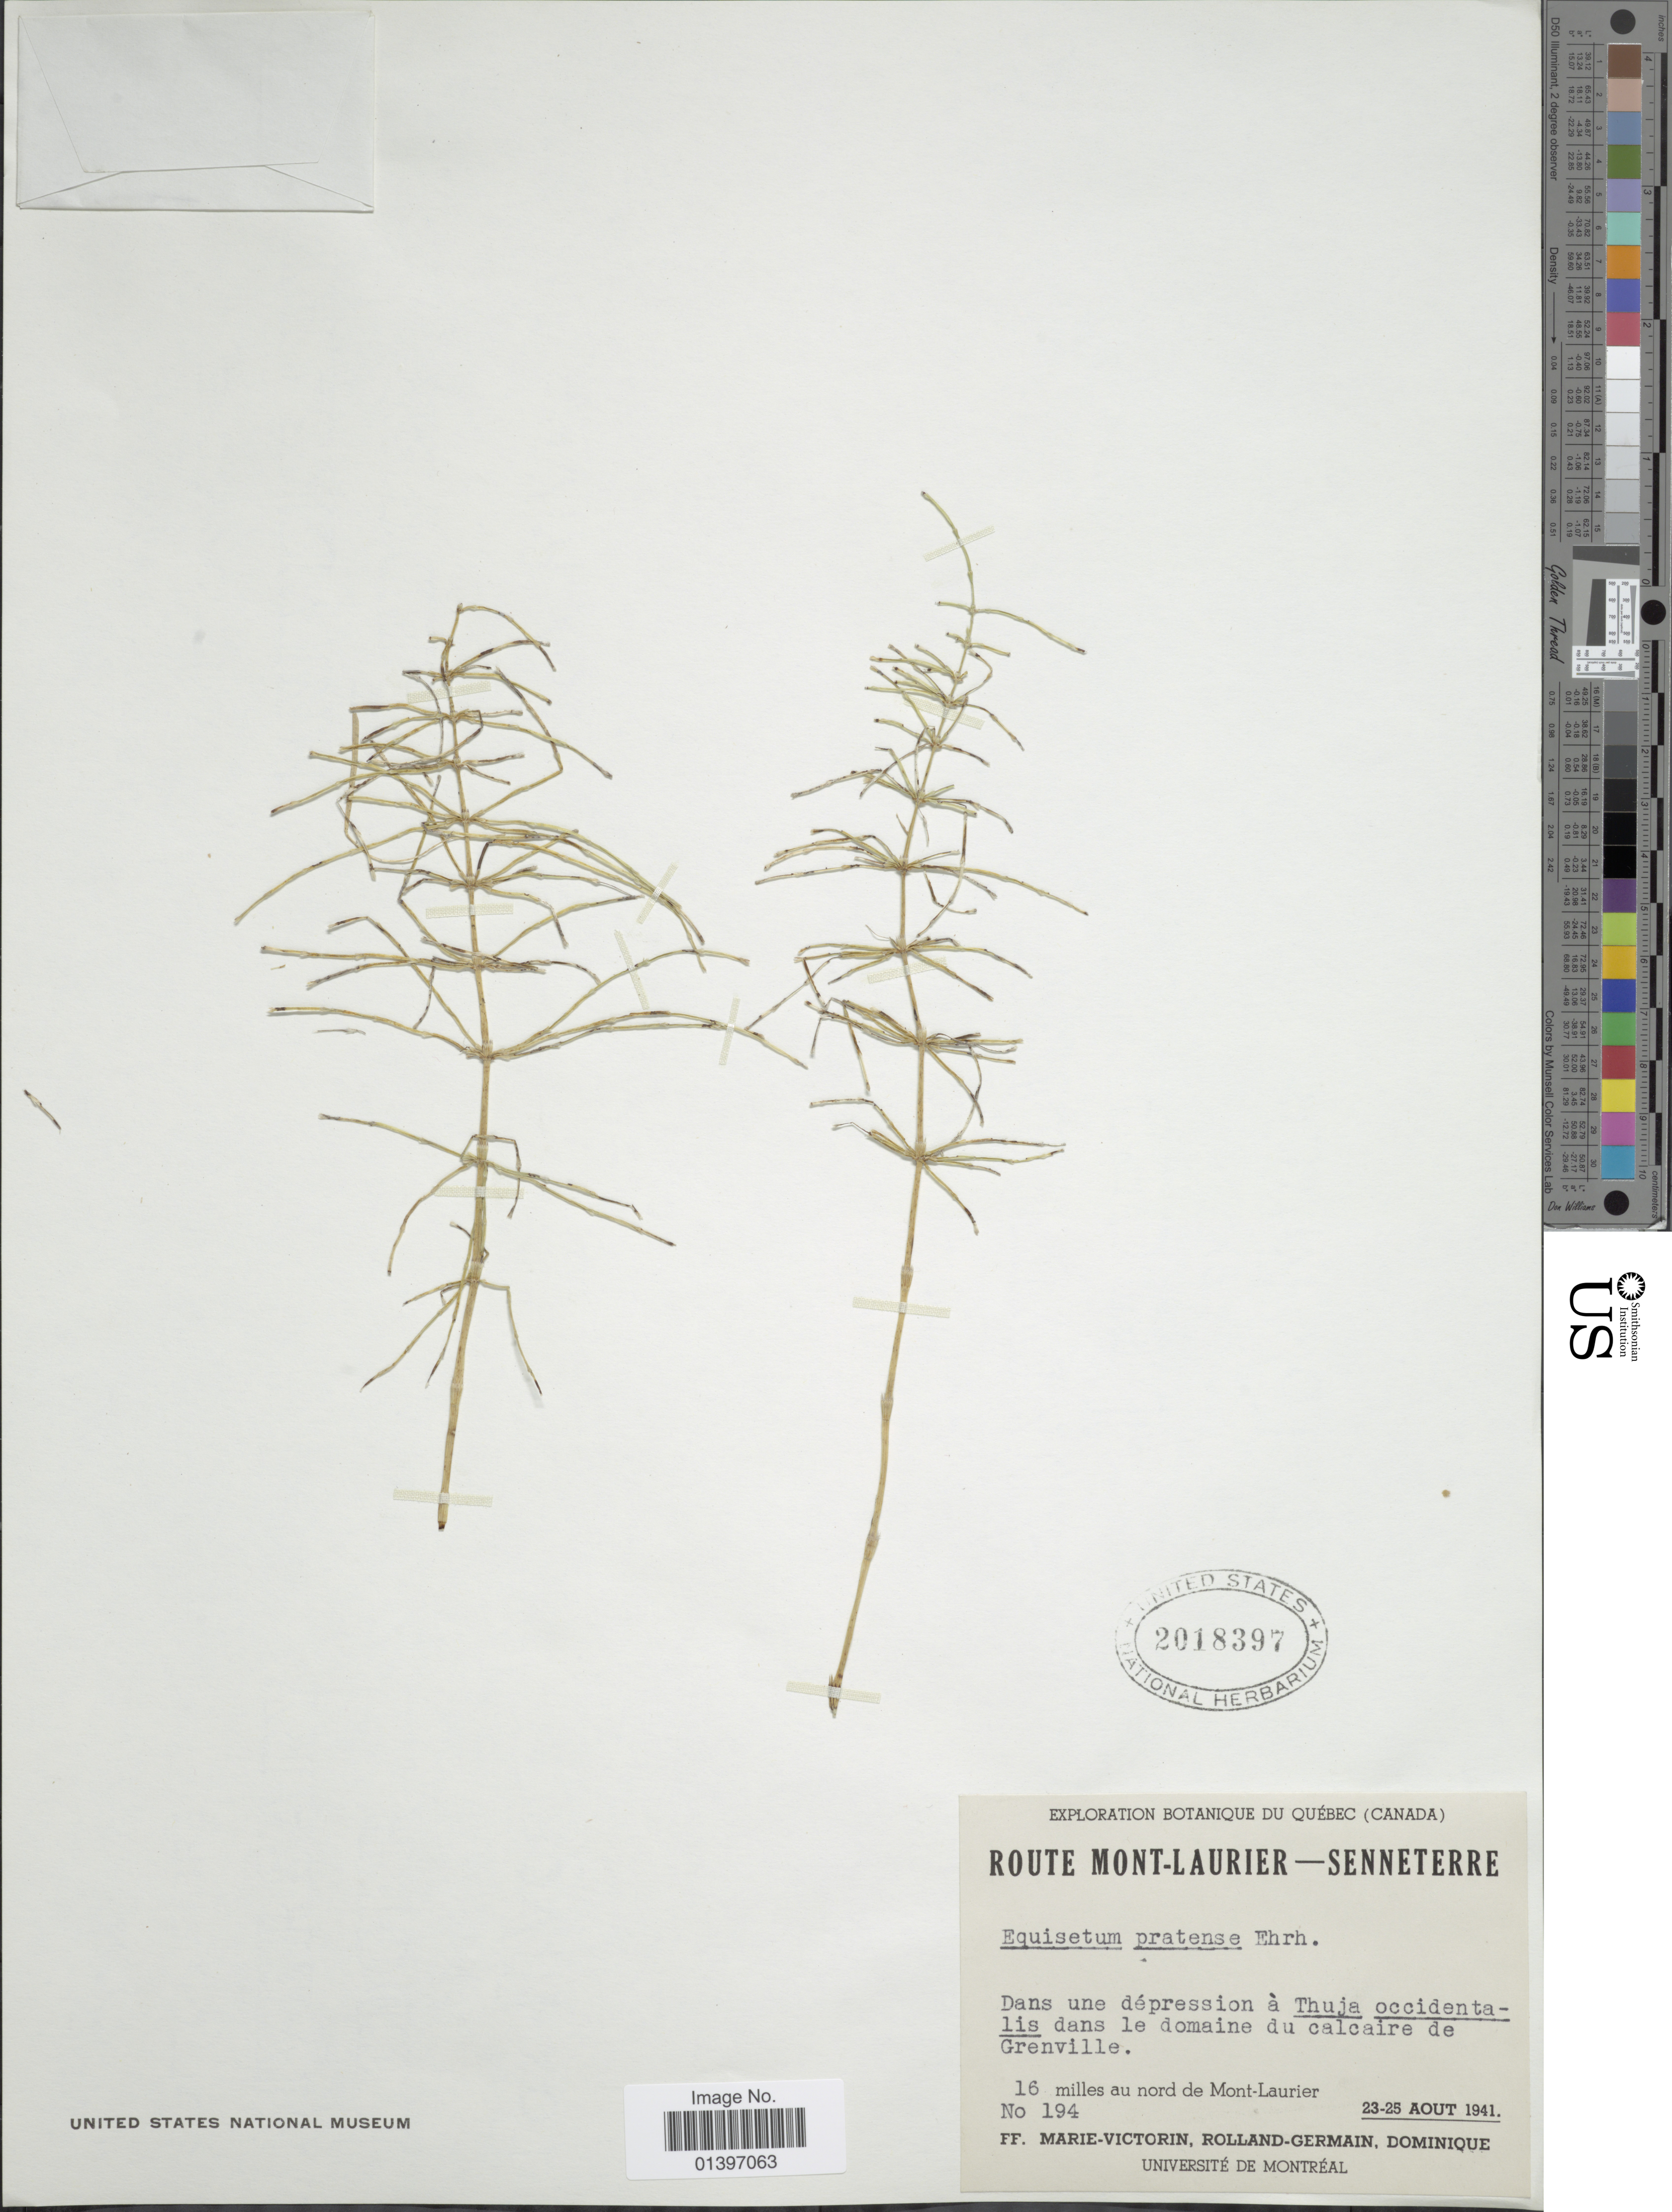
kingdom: Plantae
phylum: Tracheophyta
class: Polypodiopsida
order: Equisetales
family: Equisetaceae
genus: Equisetum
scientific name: Equisetum pratense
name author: Ehrh.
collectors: Fr. Marie-Victorin, Rolland-Germain & Dominique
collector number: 194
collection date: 1941-08-23/1941-08-25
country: Canada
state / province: Quebec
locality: Route Mont-Laurier-Senneterre, Dans une dépression a Thuja occidentalis dans le domaine du calcaire de Grenville, 16miles au nord de Mont-Laurier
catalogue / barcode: US 2018397